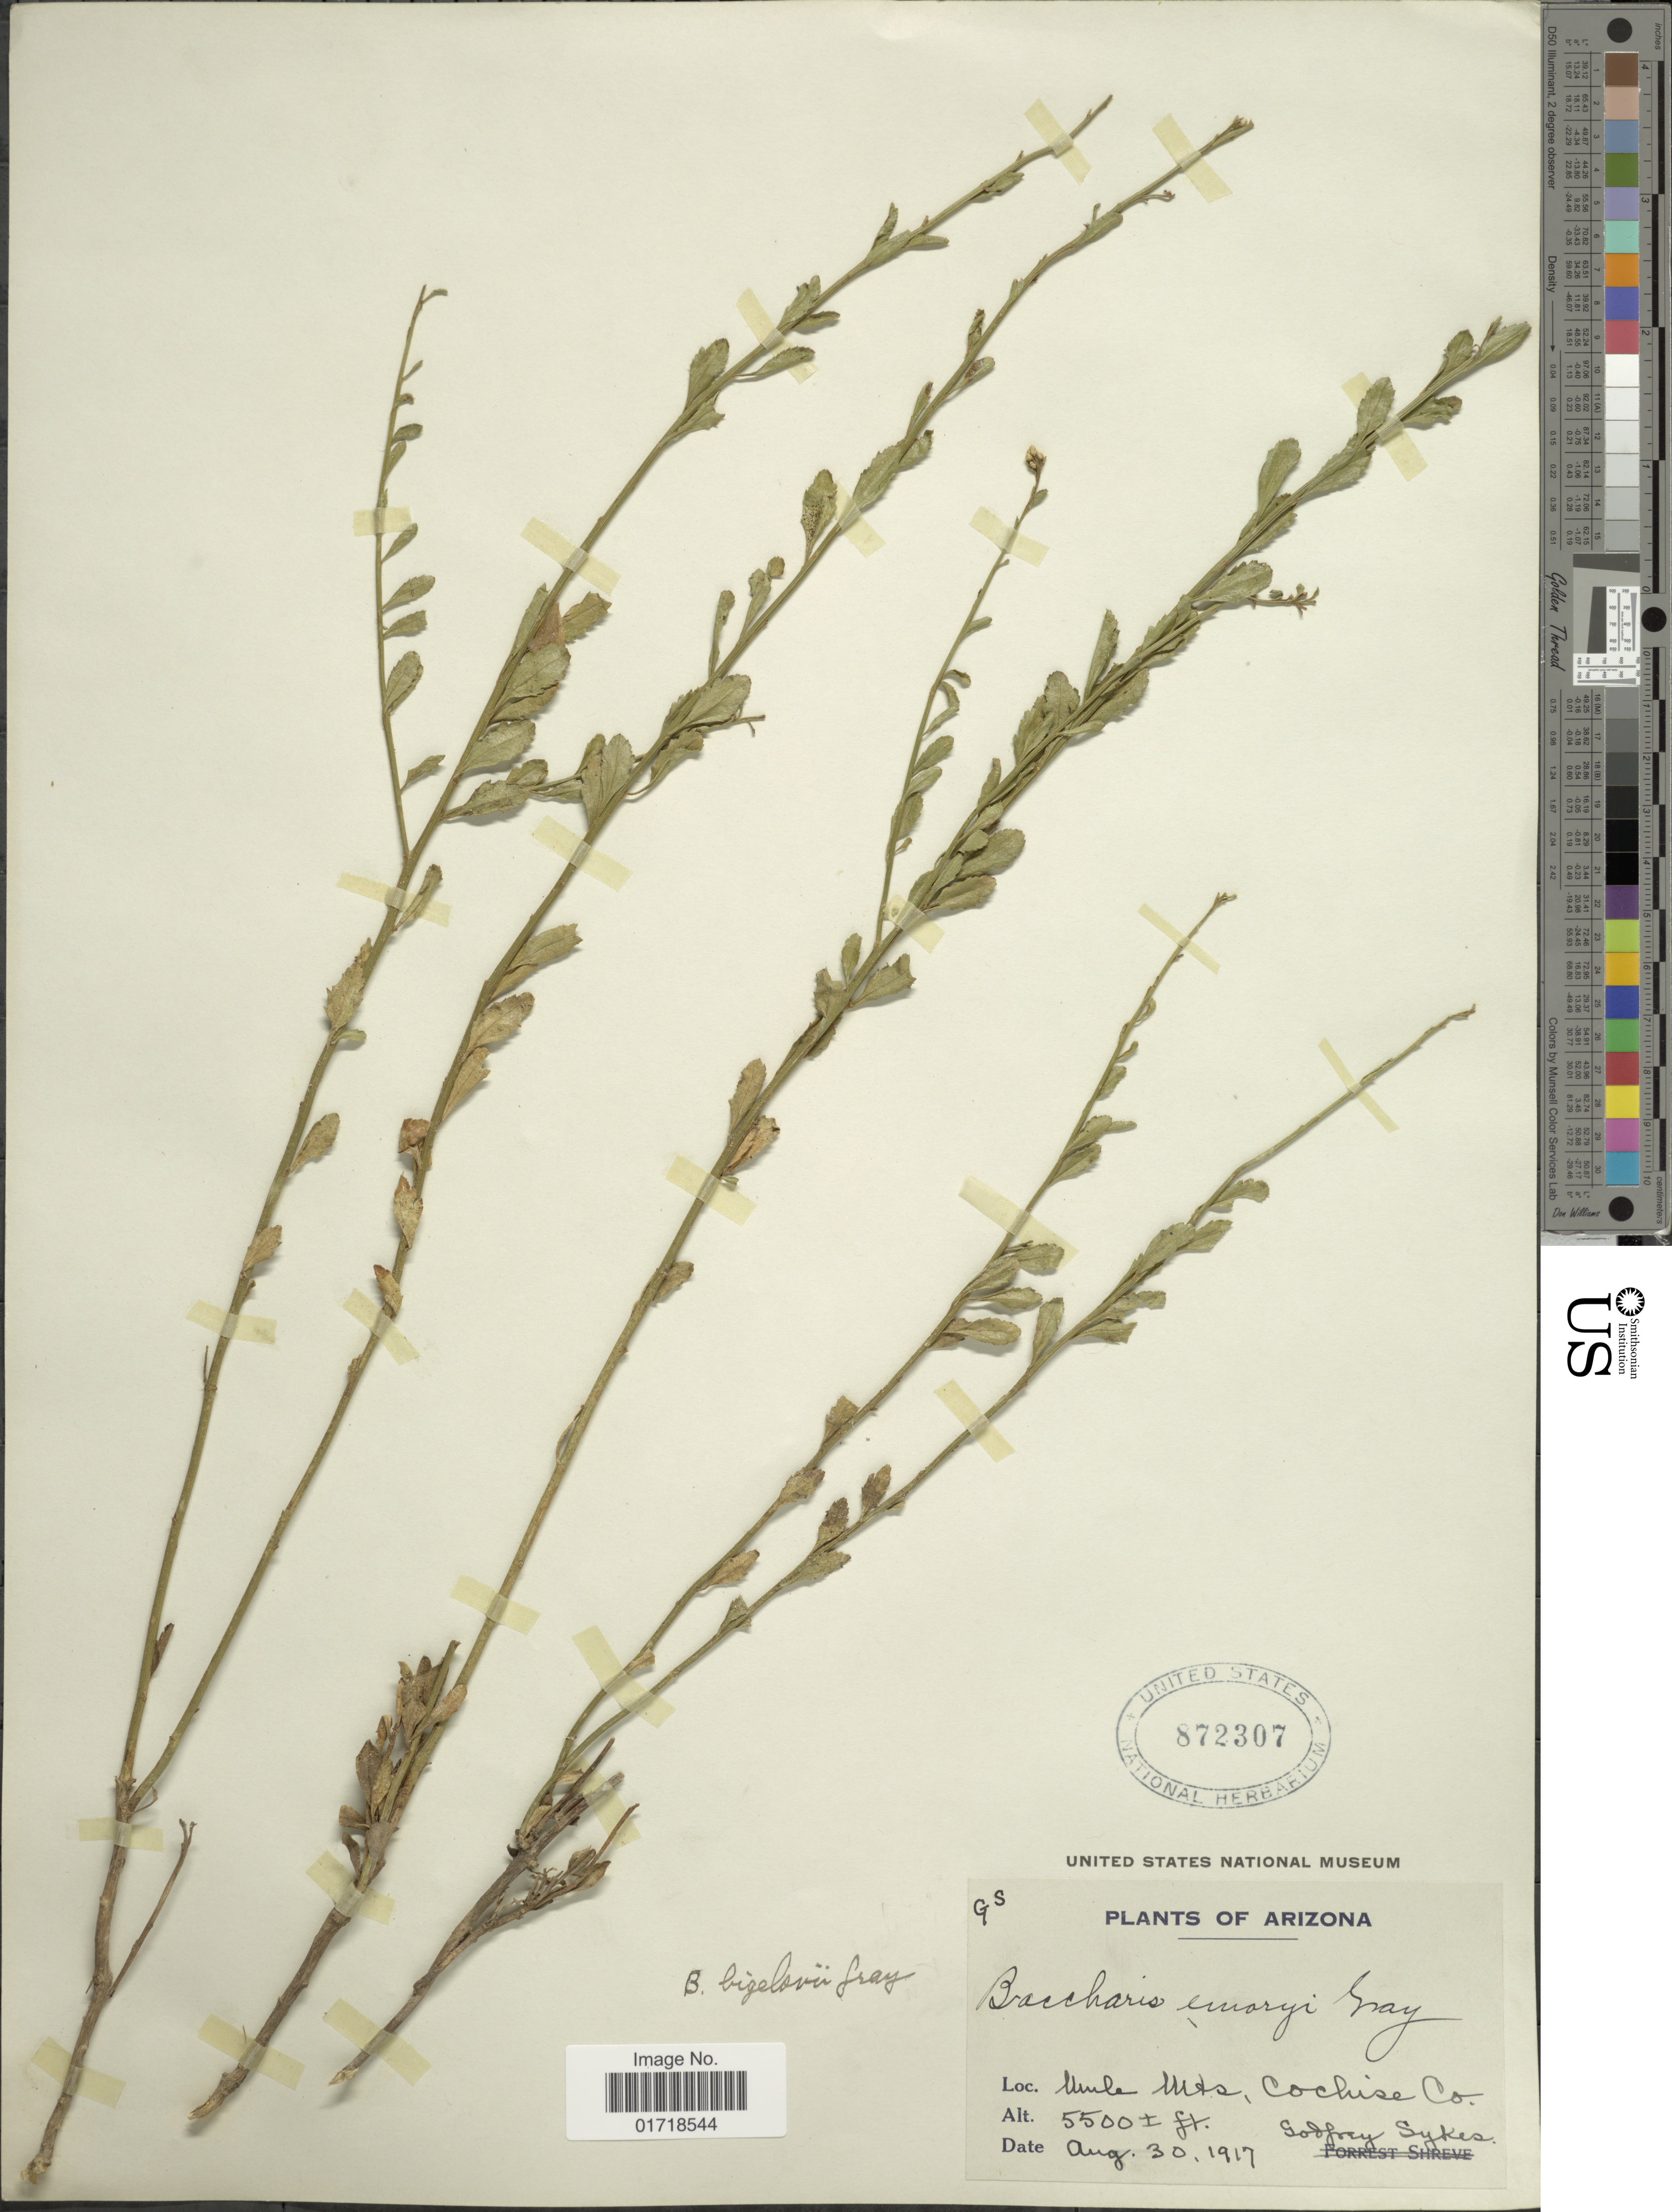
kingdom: Plantae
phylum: Tracheophyta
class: Magnoliopsida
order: Asterales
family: Asteraceae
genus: Baccharis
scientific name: Baccharis bigelovii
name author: A. Gray in Torr.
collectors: -- Godfrey & Sykes, --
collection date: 1917-08-30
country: United States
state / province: Arizona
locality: Uncle Mts. Cochise Co.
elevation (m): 1676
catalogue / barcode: US 872307